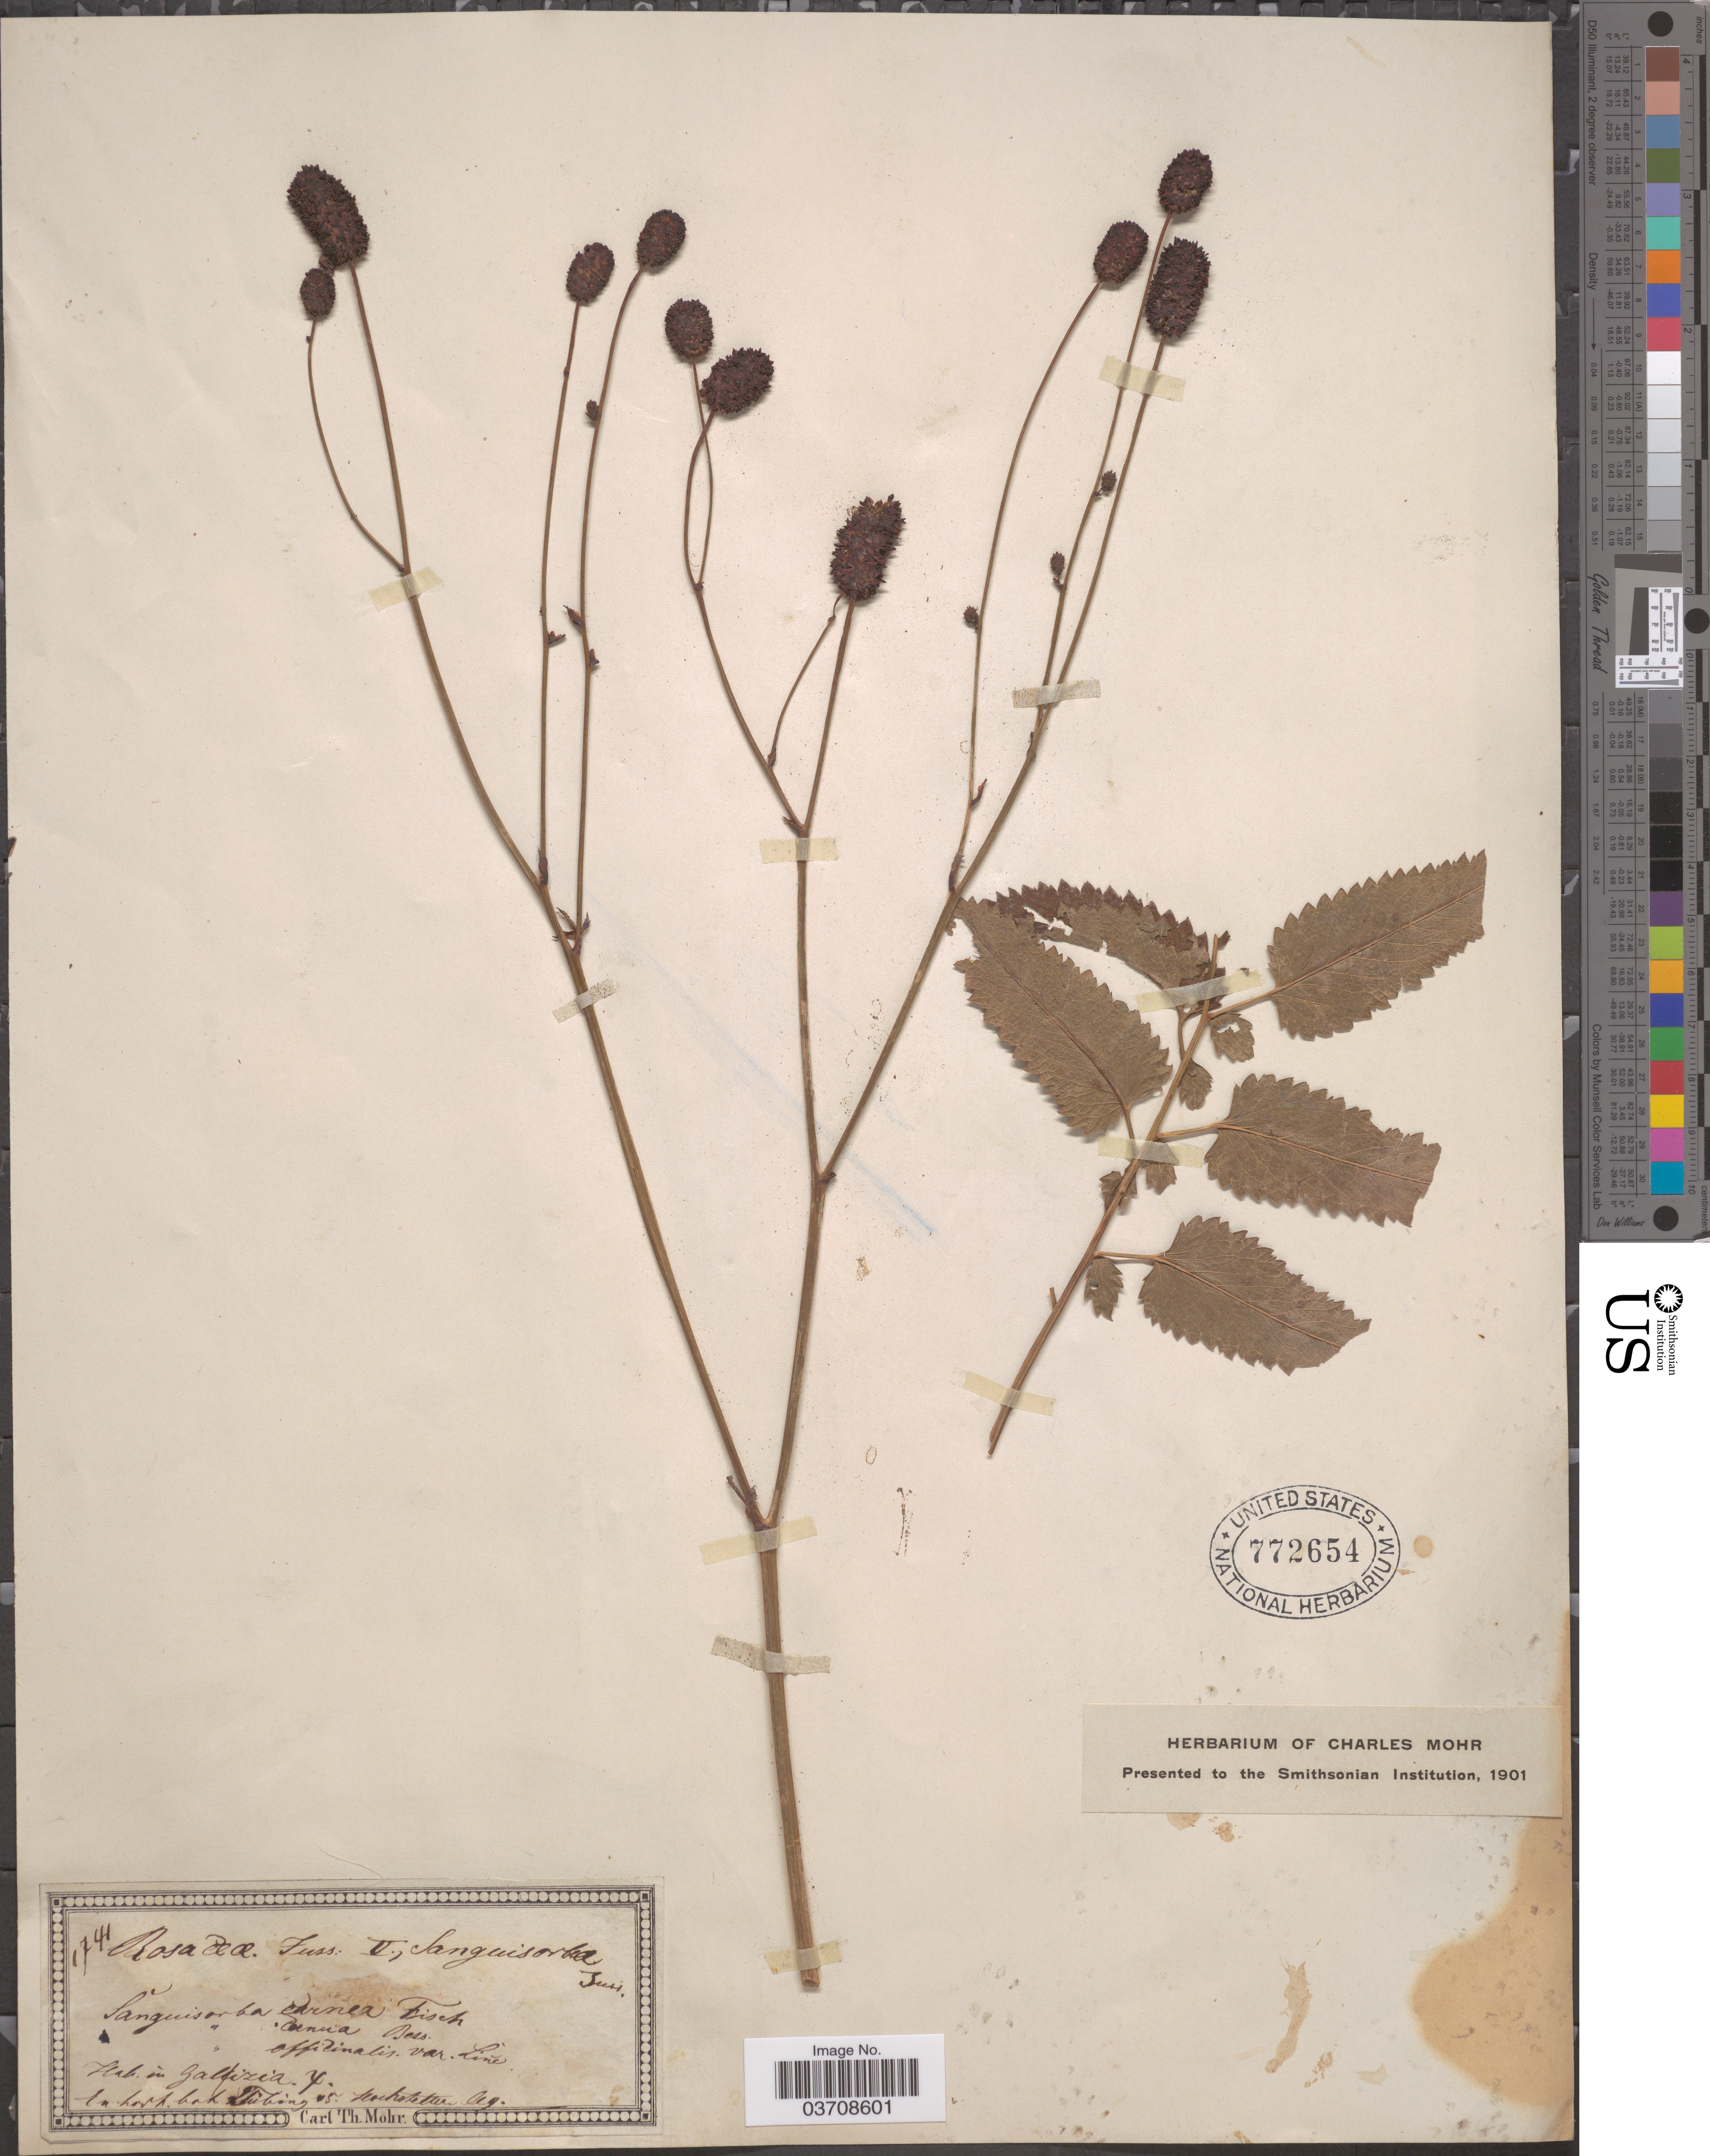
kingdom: Plantae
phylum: Tracheophyta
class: Magnoliopsida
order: Rosales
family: Rosaceae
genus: Sanguisorba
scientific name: Sanguisorba officinalis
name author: L.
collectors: -. Hochstetter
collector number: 1744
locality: In Galizia, Y. [interpreted]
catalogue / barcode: US 772654